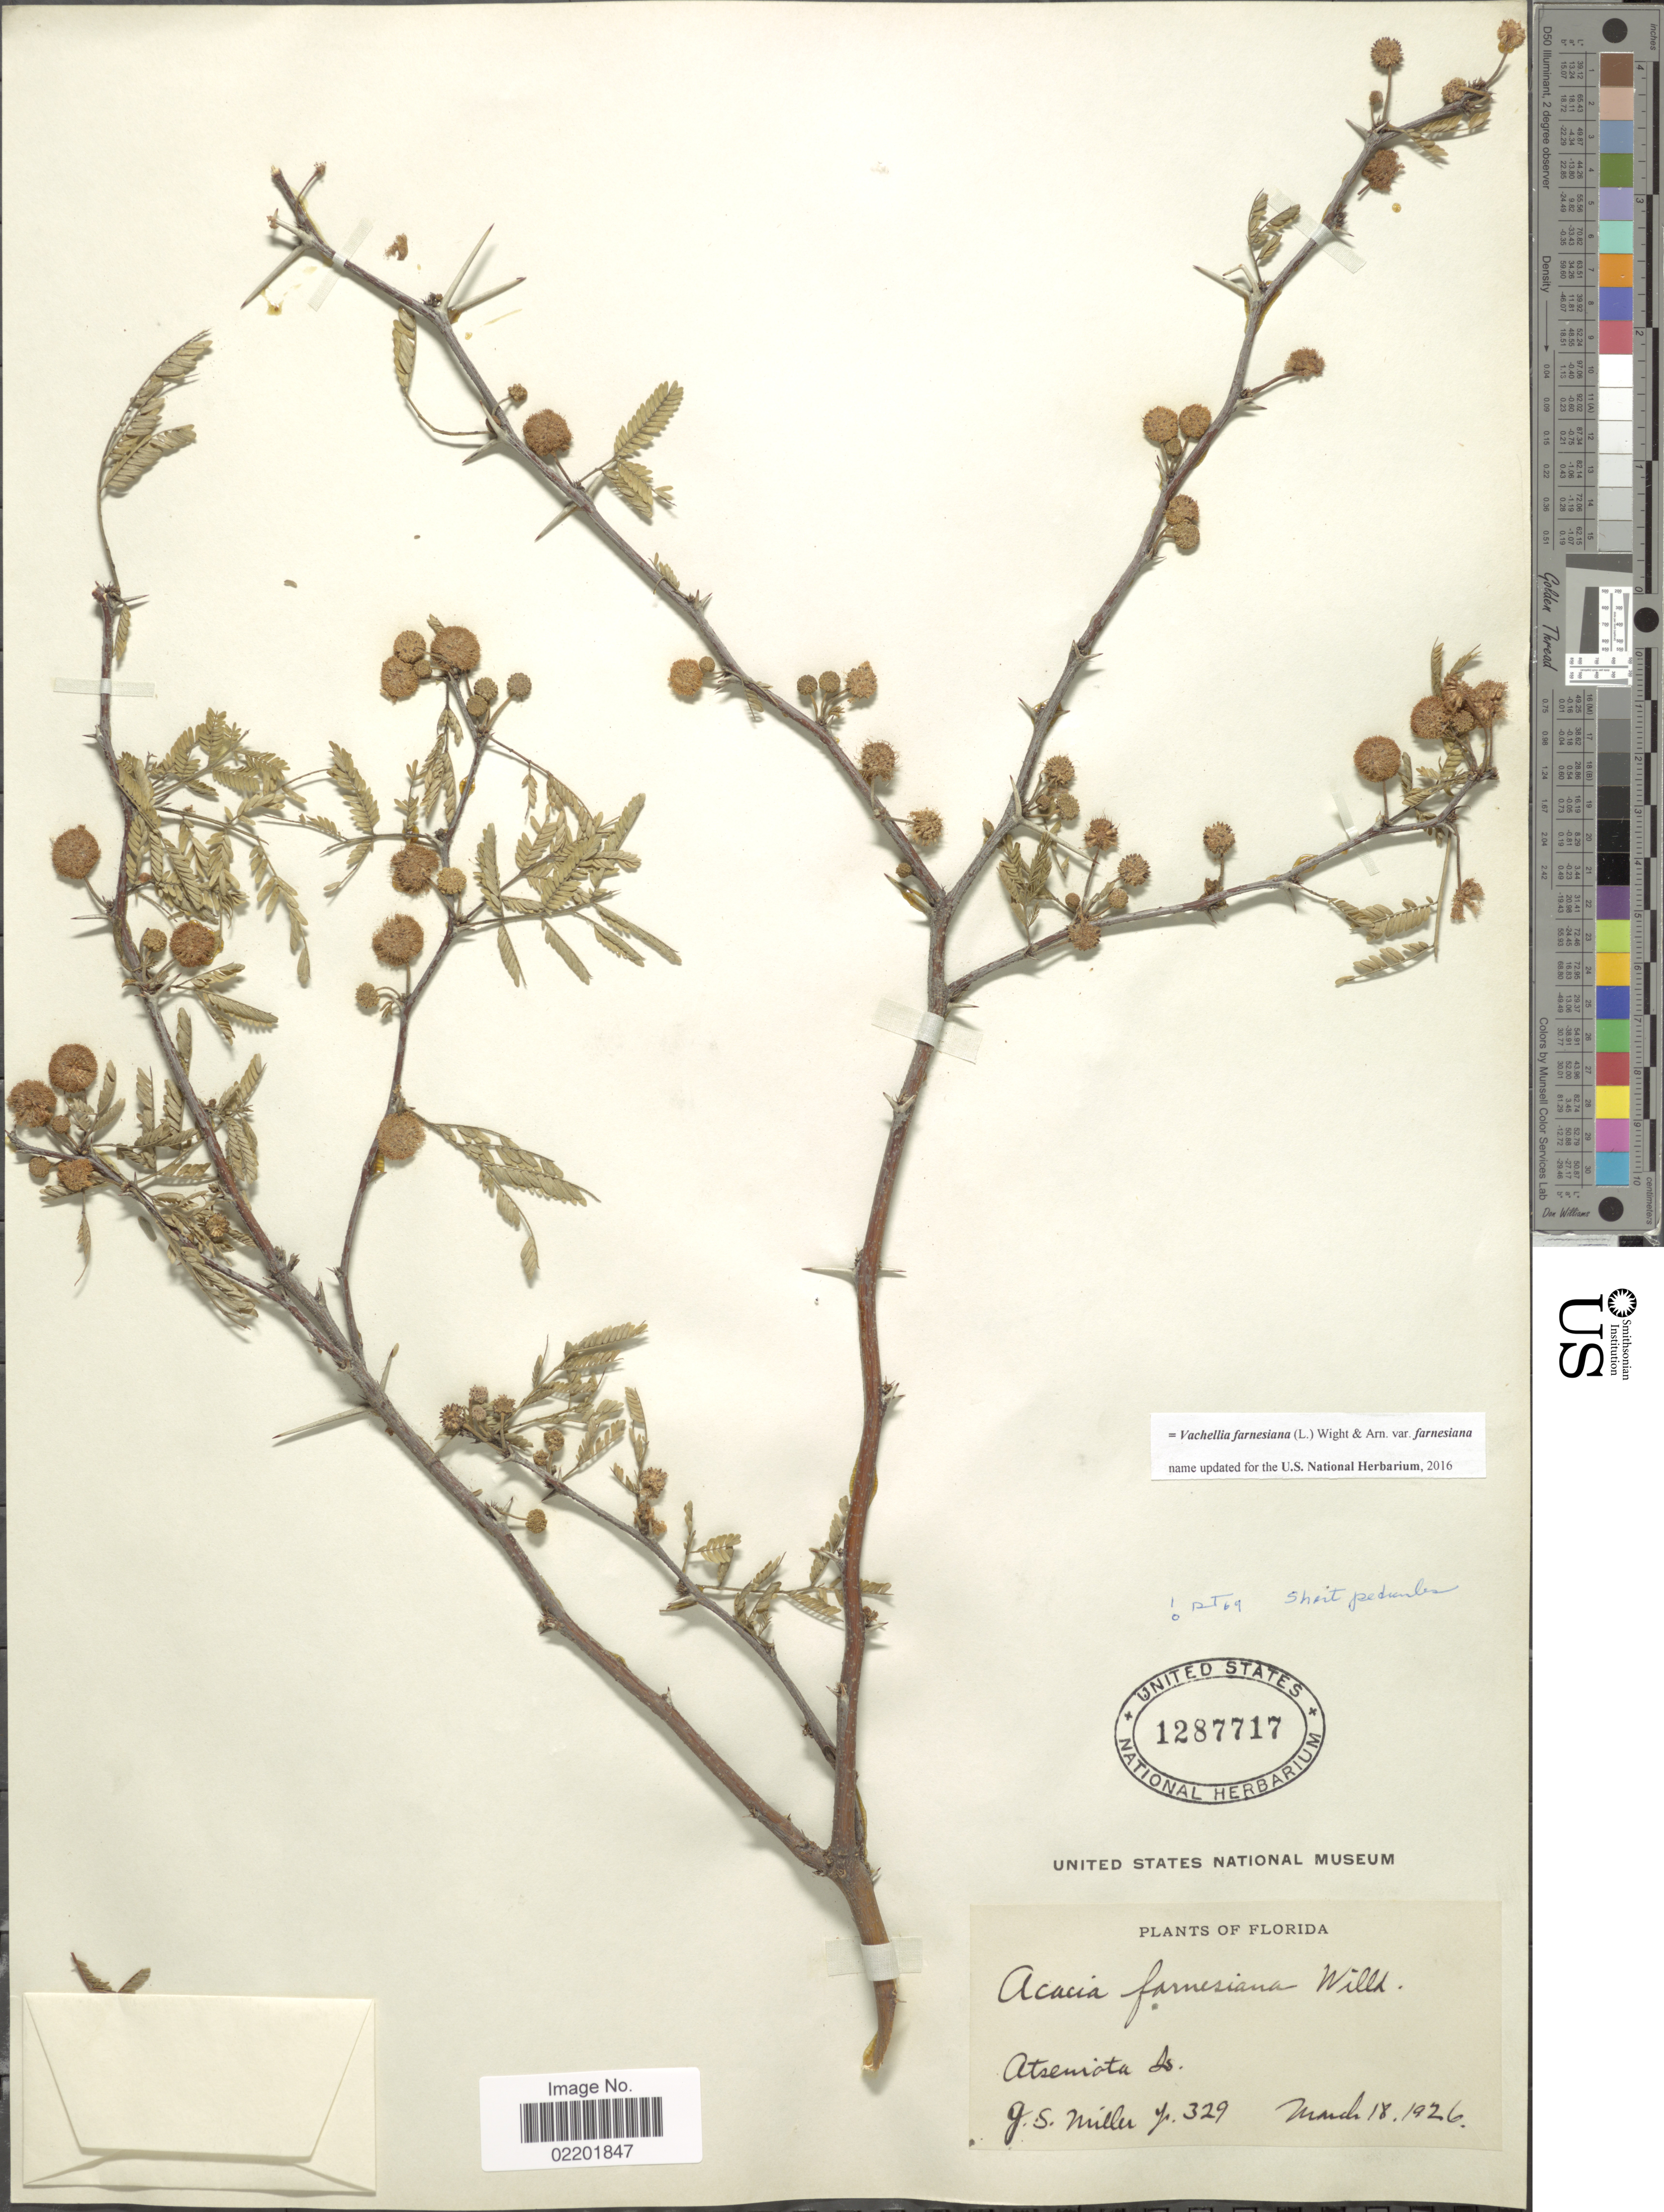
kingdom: Plantae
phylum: Tracheophyta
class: Magnoliopsida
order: Fabales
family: Fabaceae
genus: Vachellia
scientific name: Vachellia farnesiana var. farnesiana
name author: (L.) Wight & Arn.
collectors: G. S. Miller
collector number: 329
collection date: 1926-03-18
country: United States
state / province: Florida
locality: Atseniota Is.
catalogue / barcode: US 1287717